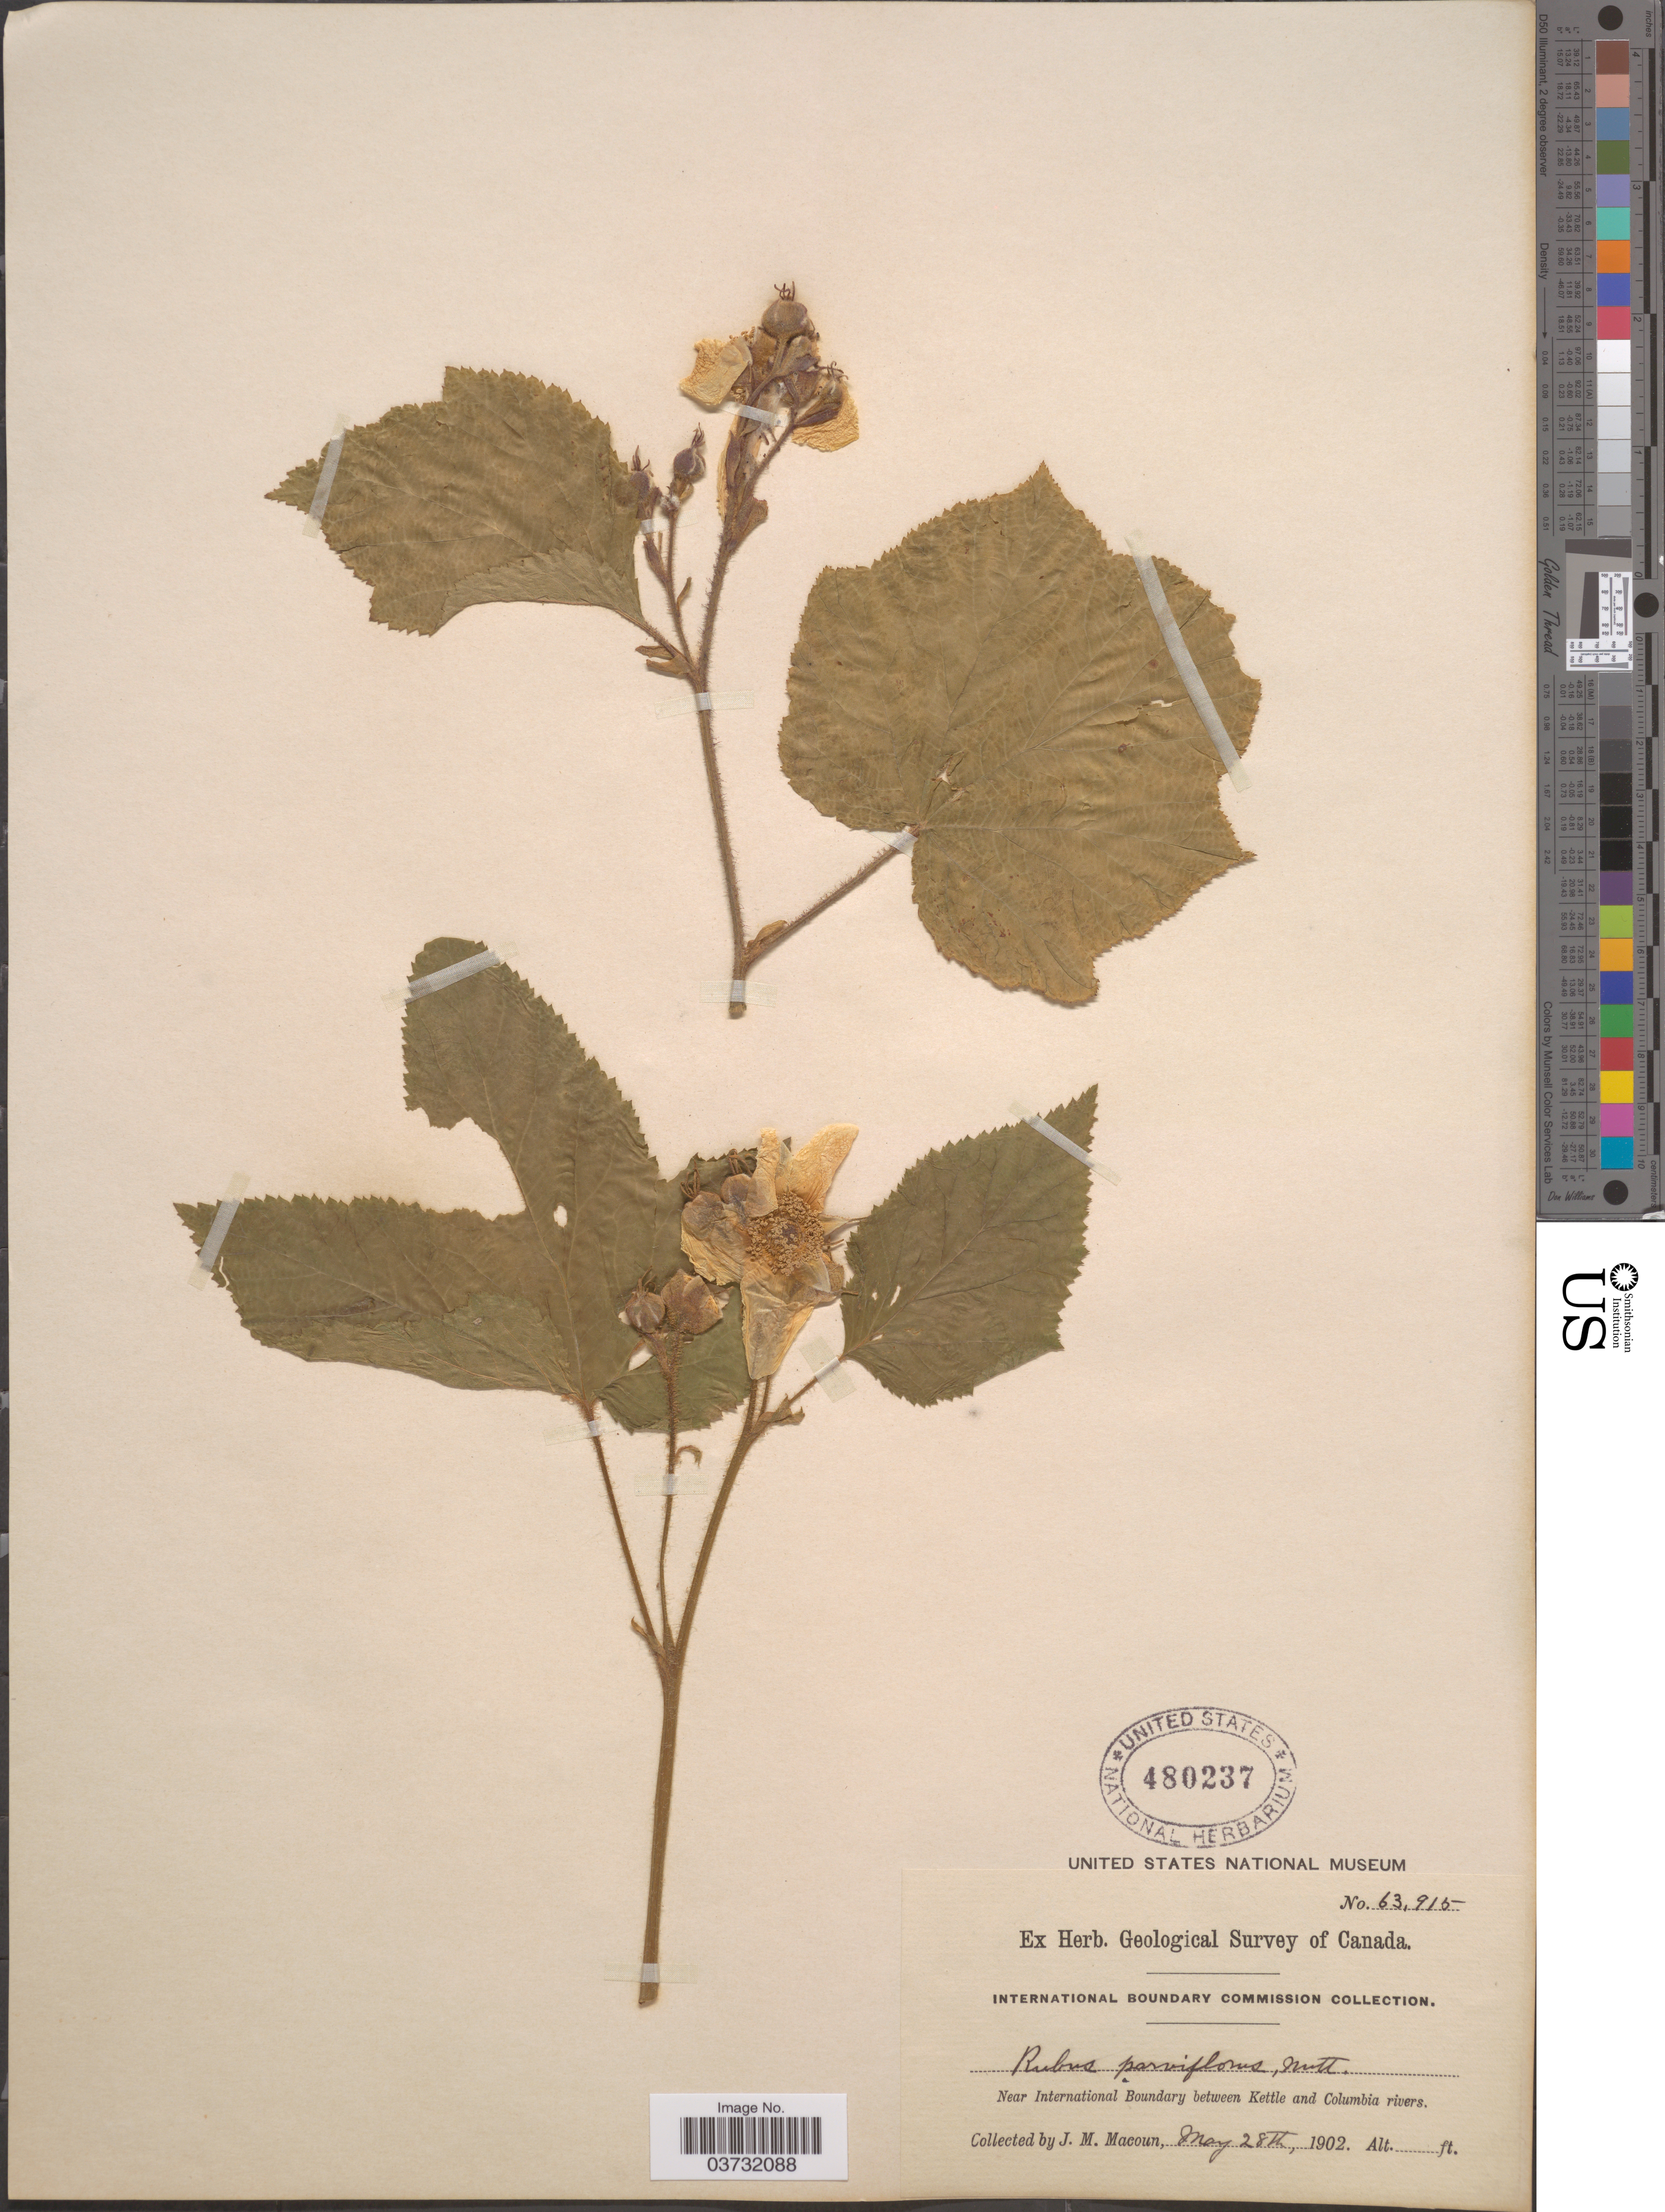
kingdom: Plantae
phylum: Tracheophyta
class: Magnoliopsida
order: Rosales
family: Rosaceae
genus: Rubus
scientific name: Rubus parviflorus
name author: Nutt.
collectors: J. M. Macoun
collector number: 63915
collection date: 1902-05-28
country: Canada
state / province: British Columbia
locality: Near International Boundary between Kettle and Columbia rivers.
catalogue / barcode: US 480237